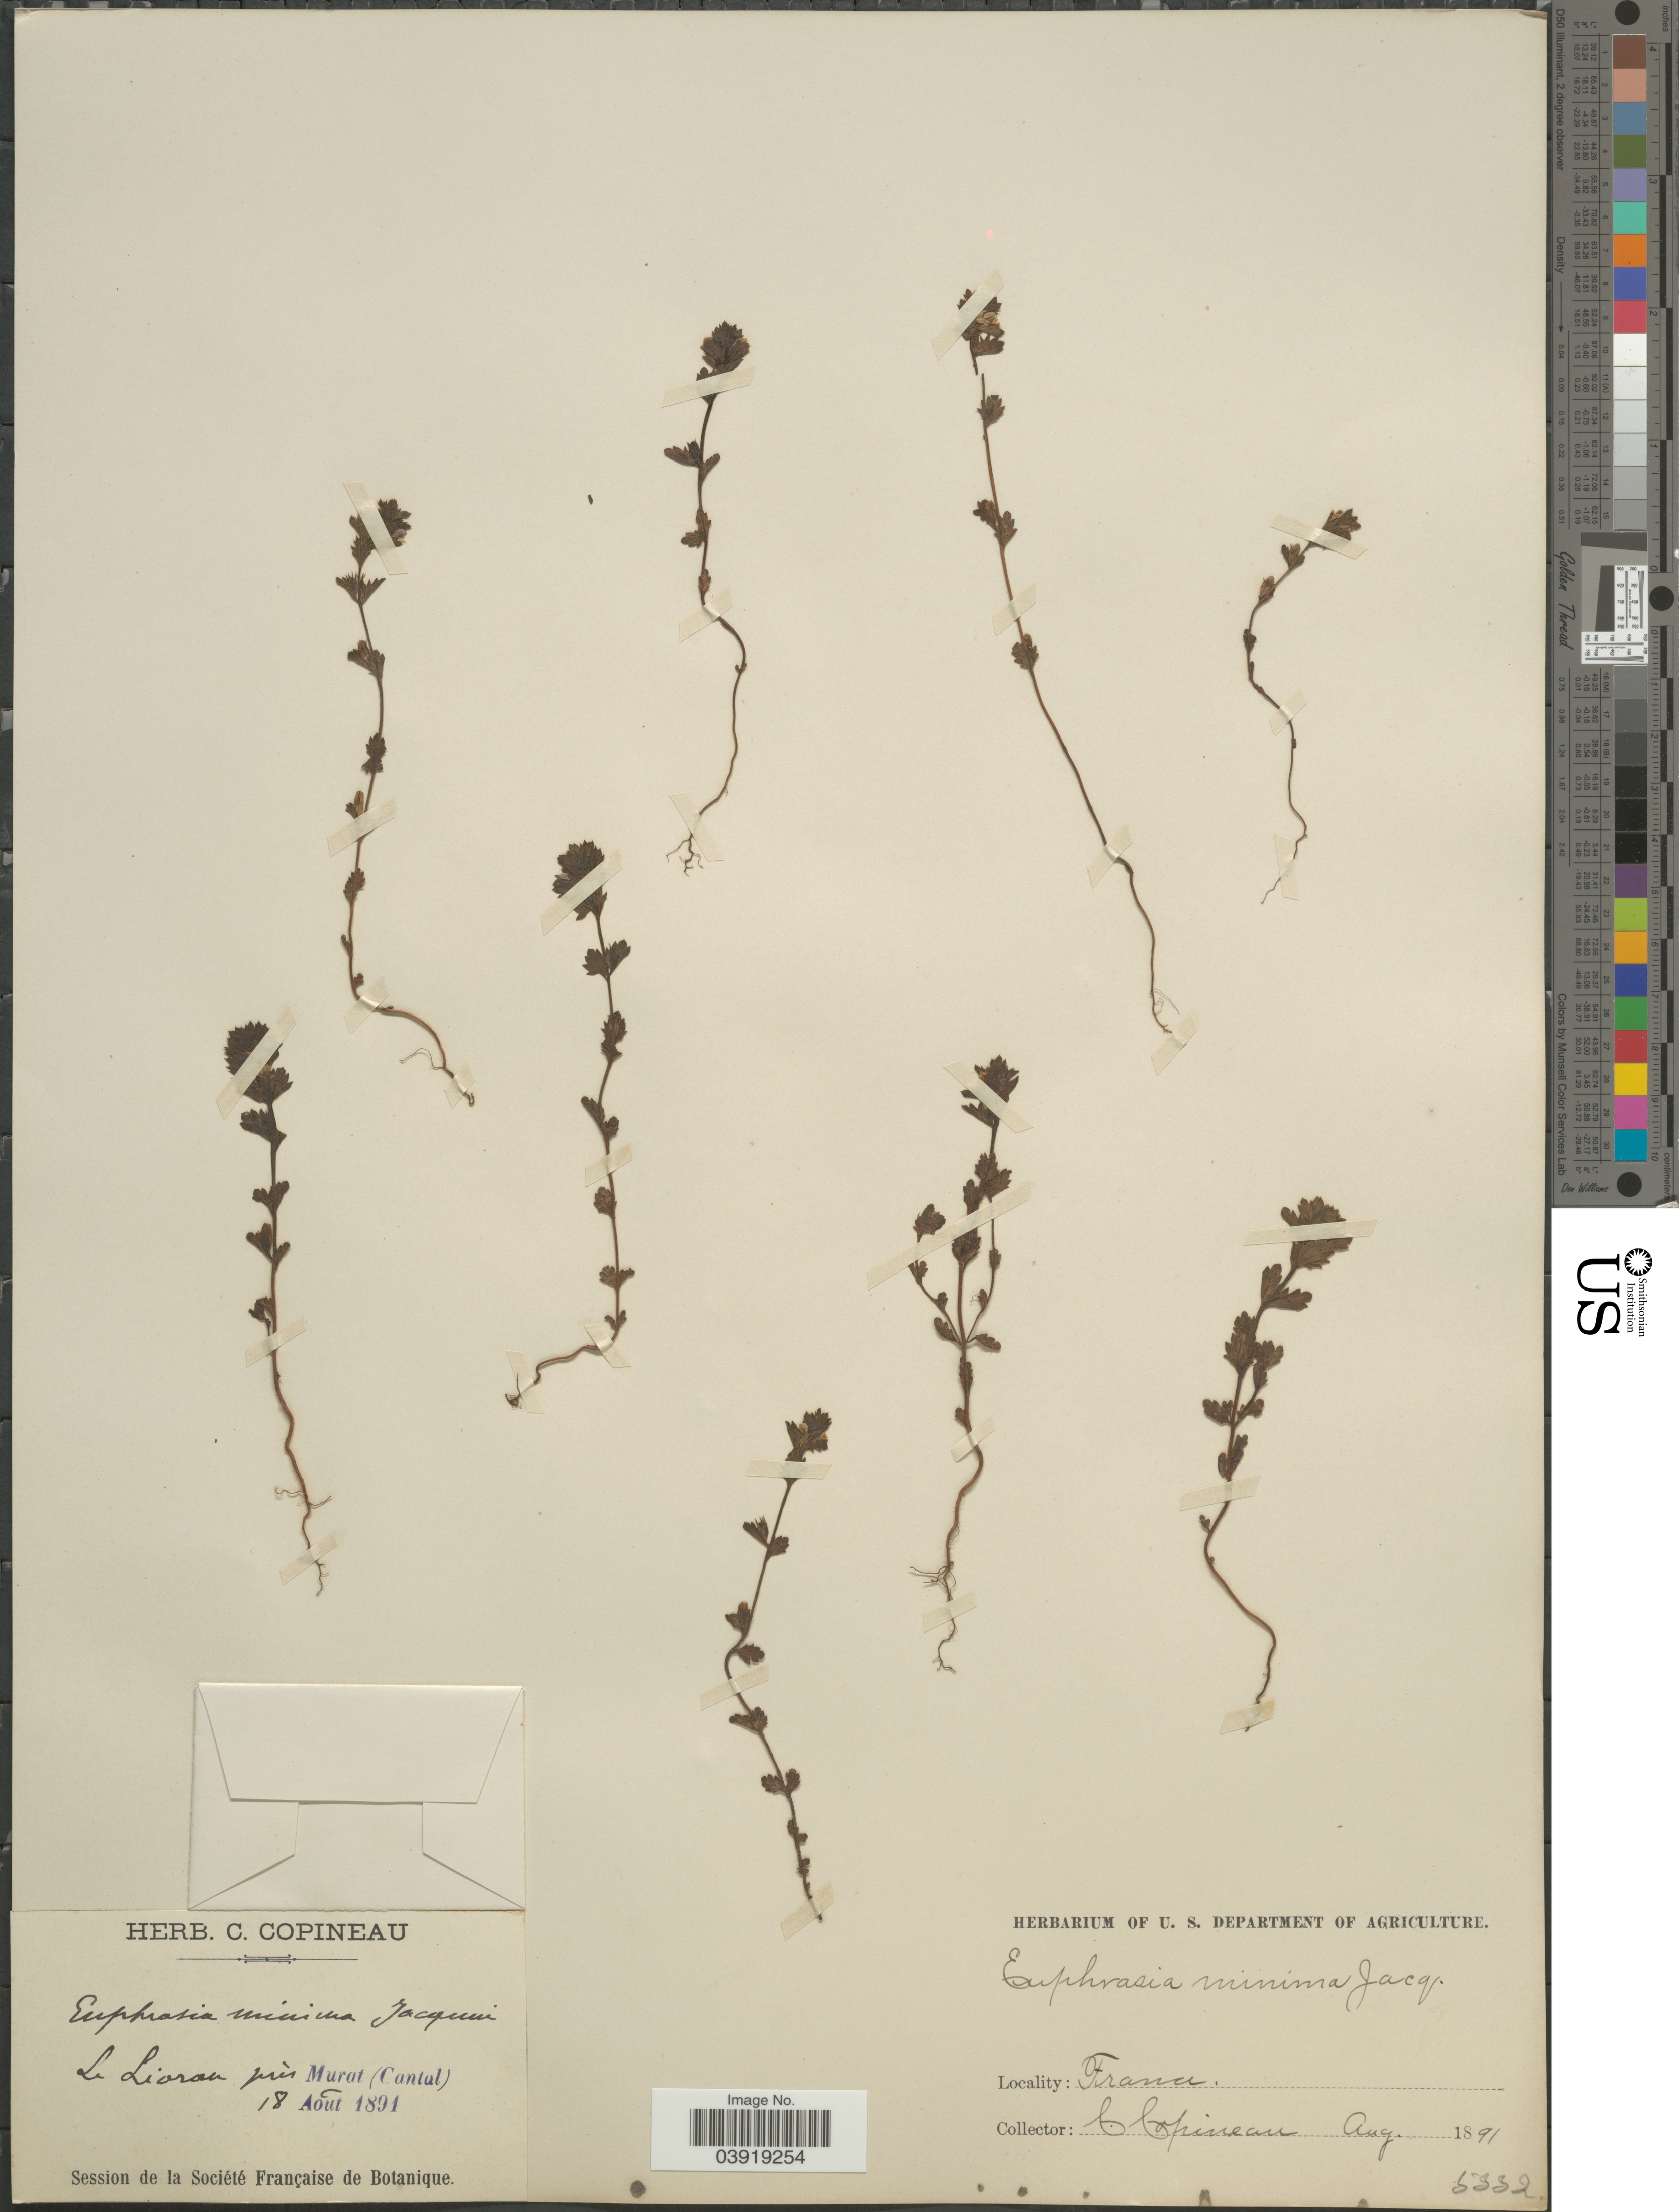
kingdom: Plantae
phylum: Tracheophyta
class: Magnoliopsida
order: Lamiales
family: Orobanchaceae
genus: Euphrasia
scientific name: Euphrasia minima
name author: Schloss.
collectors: C. Copineau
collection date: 1891-08-18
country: France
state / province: Auvergne-Rhône-Alpes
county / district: Cantal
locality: Le Lioran prés Murat (Cantal).